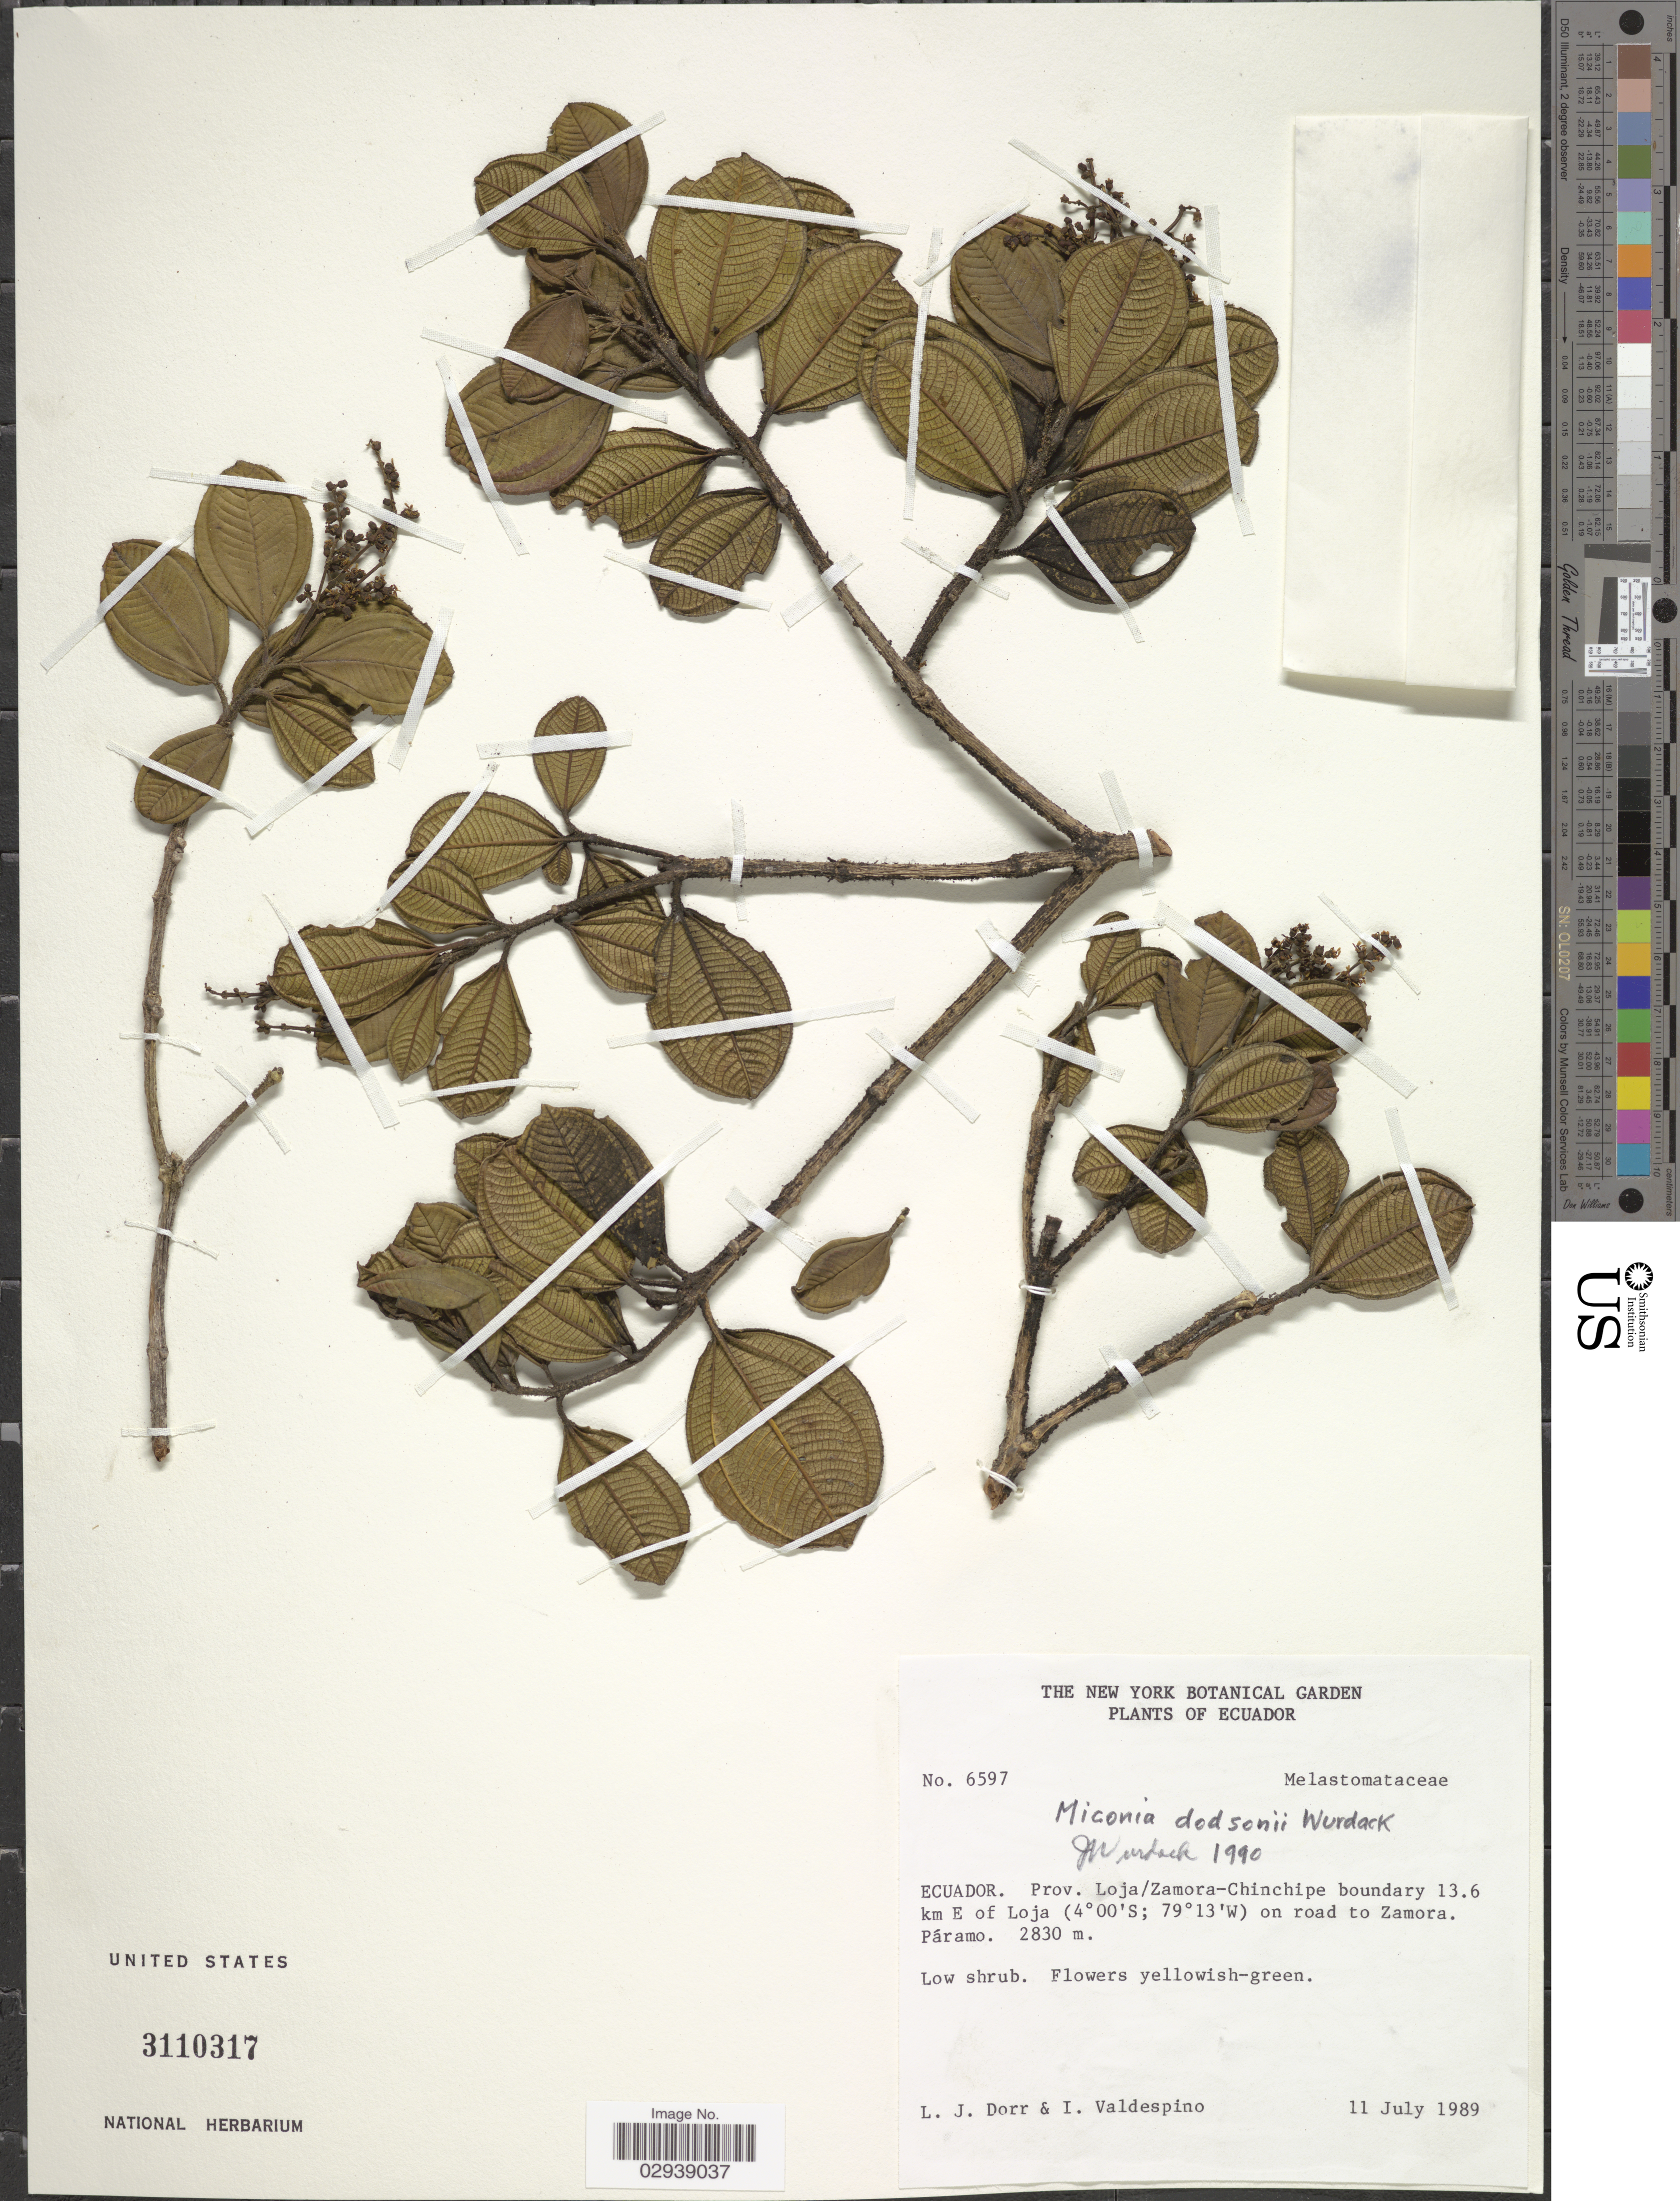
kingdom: Plantae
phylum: Tracheophyta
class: Magnoliopsida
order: Myrtales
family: Melastomataceae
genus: Miconia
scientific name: Miconia dodsonii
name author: Wurdack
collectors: L. J. Dorr & I. Valdespino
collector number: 6597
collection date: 1989-07-11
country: Ecuador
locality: Prov. Loja/ Zamora-Chinchipe boundary 13.6 km E of Loja on road to Zamora. Páramo.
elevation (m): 2830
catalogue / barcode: US 3110317